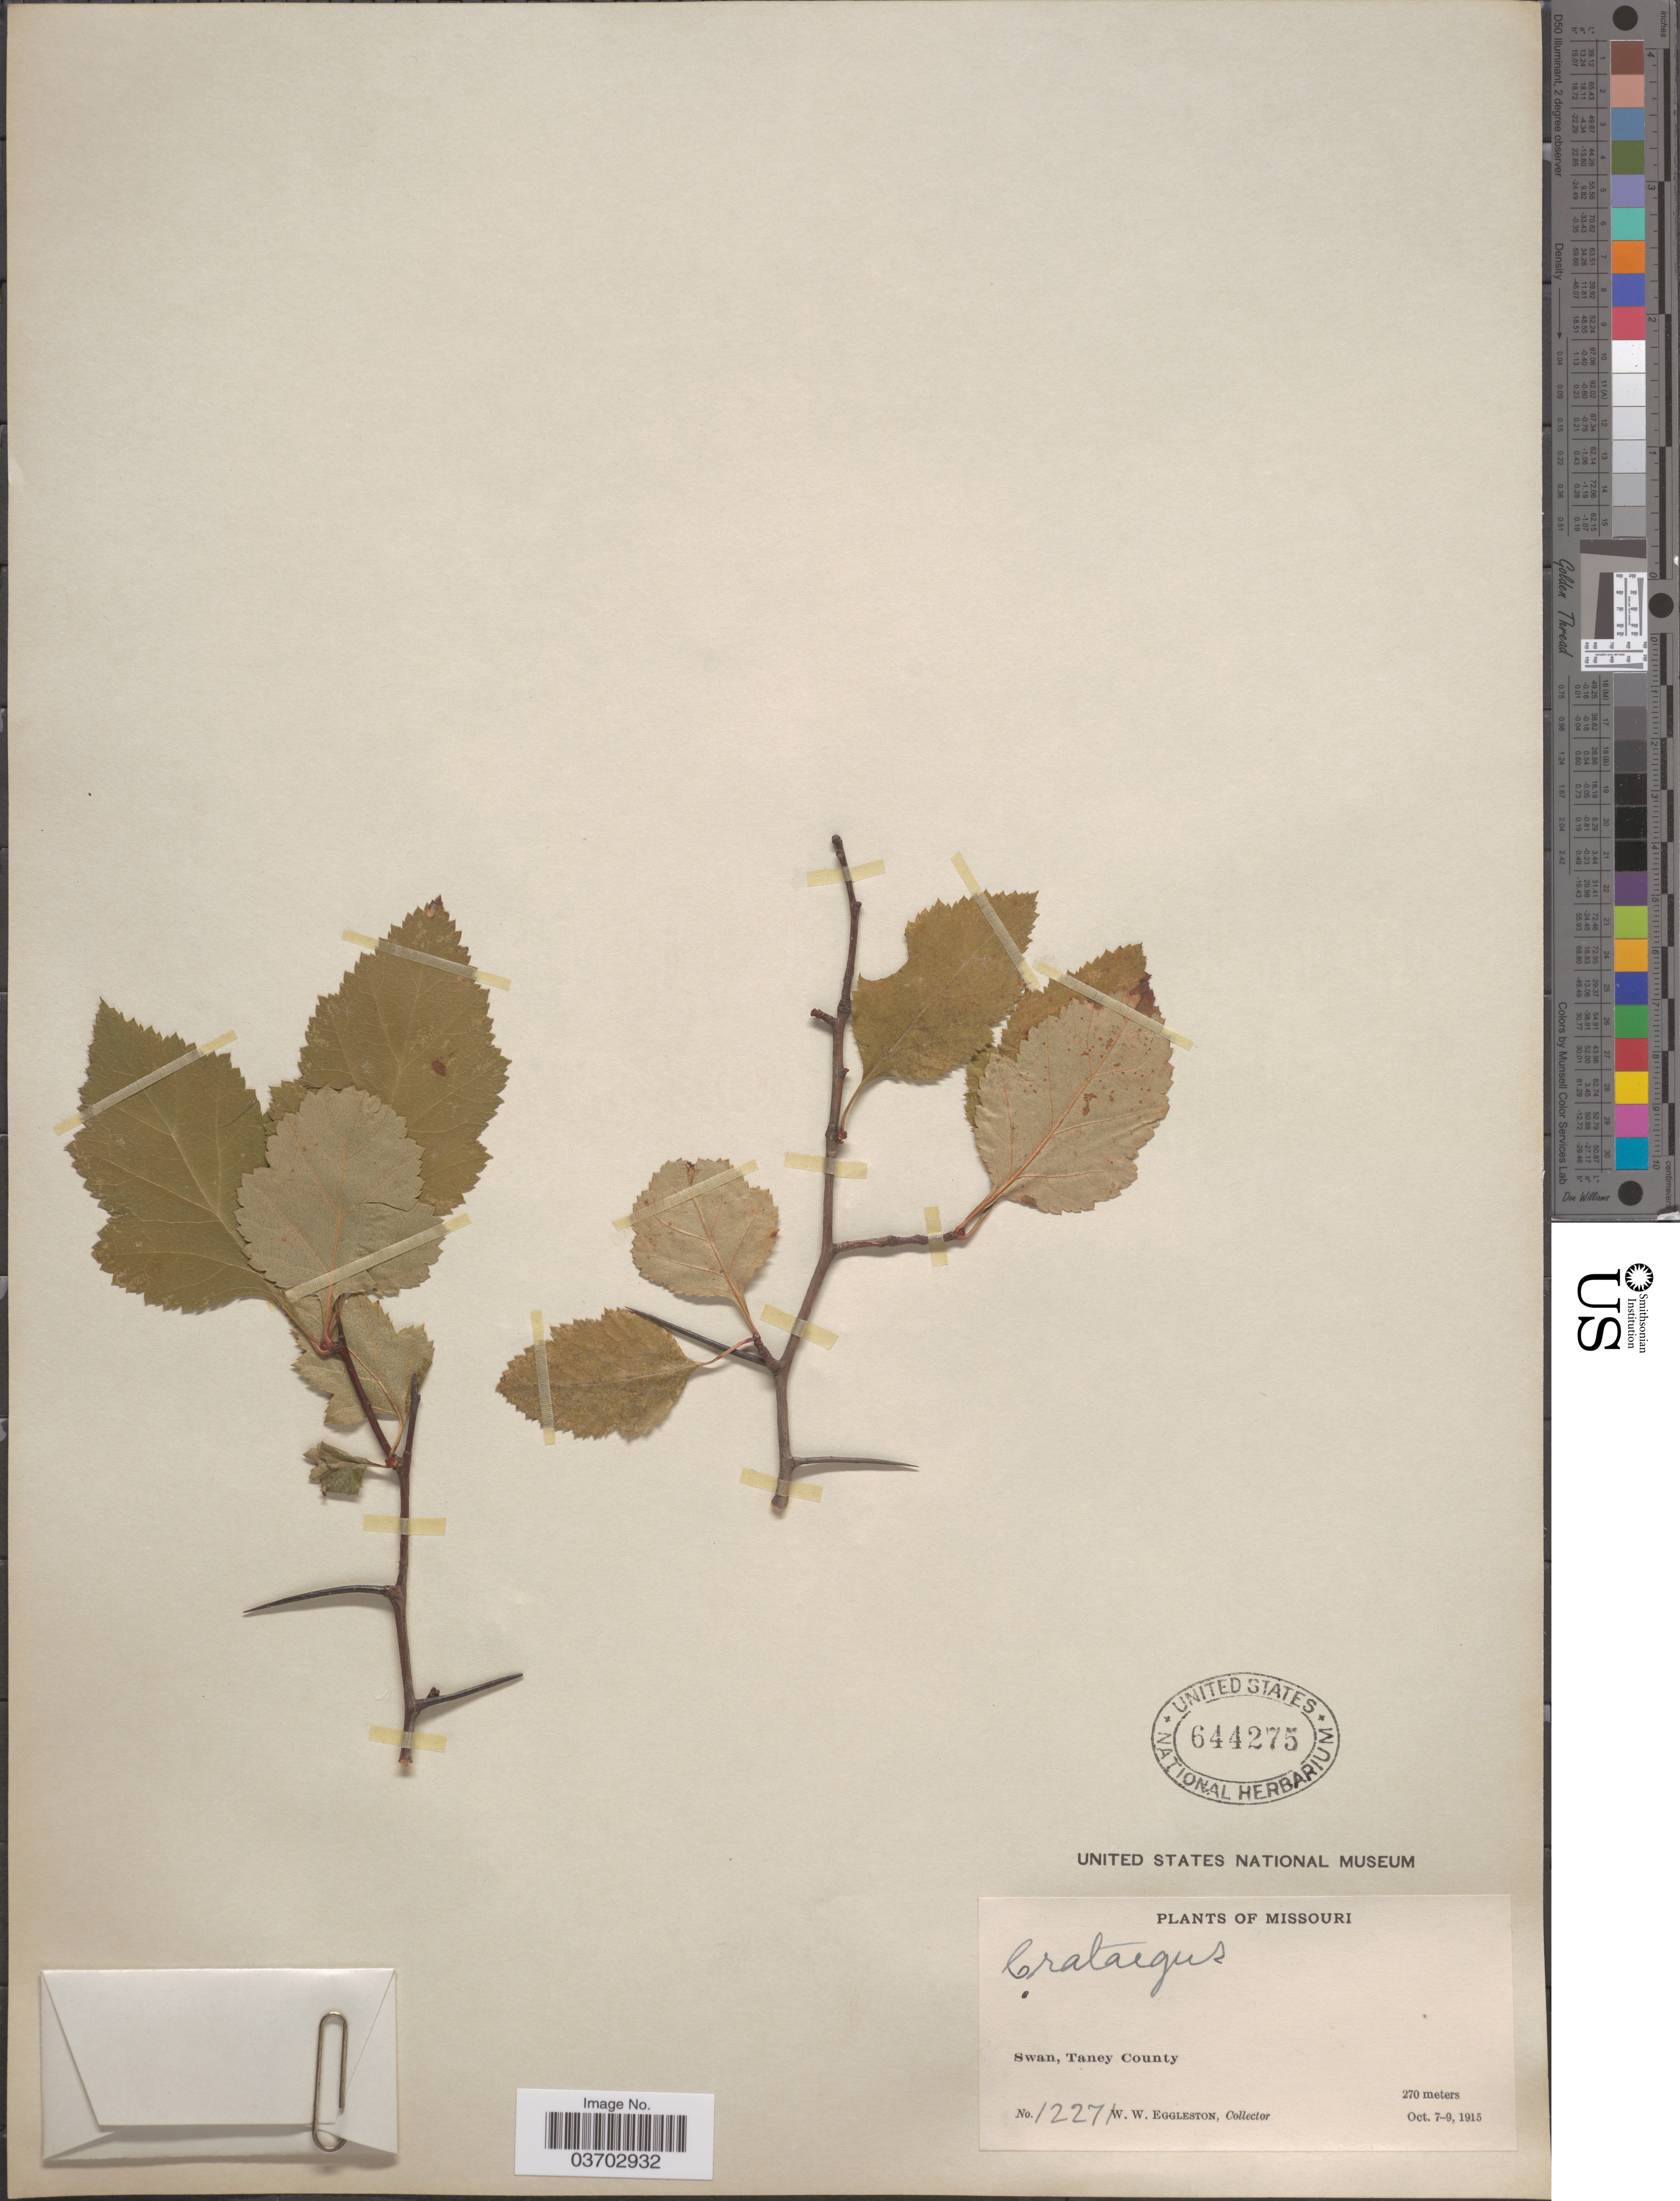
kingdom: Plantae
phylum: Tracheophyta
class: Magnoliopsida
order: Rosales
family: Rosaceae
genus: Crataegus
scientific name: Crataegus sp.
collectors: W. W. Eggleston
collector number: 12271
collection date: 1915-10-07/1915-10-09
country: United States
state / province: Missouri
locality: Swan, Taney County.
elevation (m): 270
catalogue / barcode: US 644275